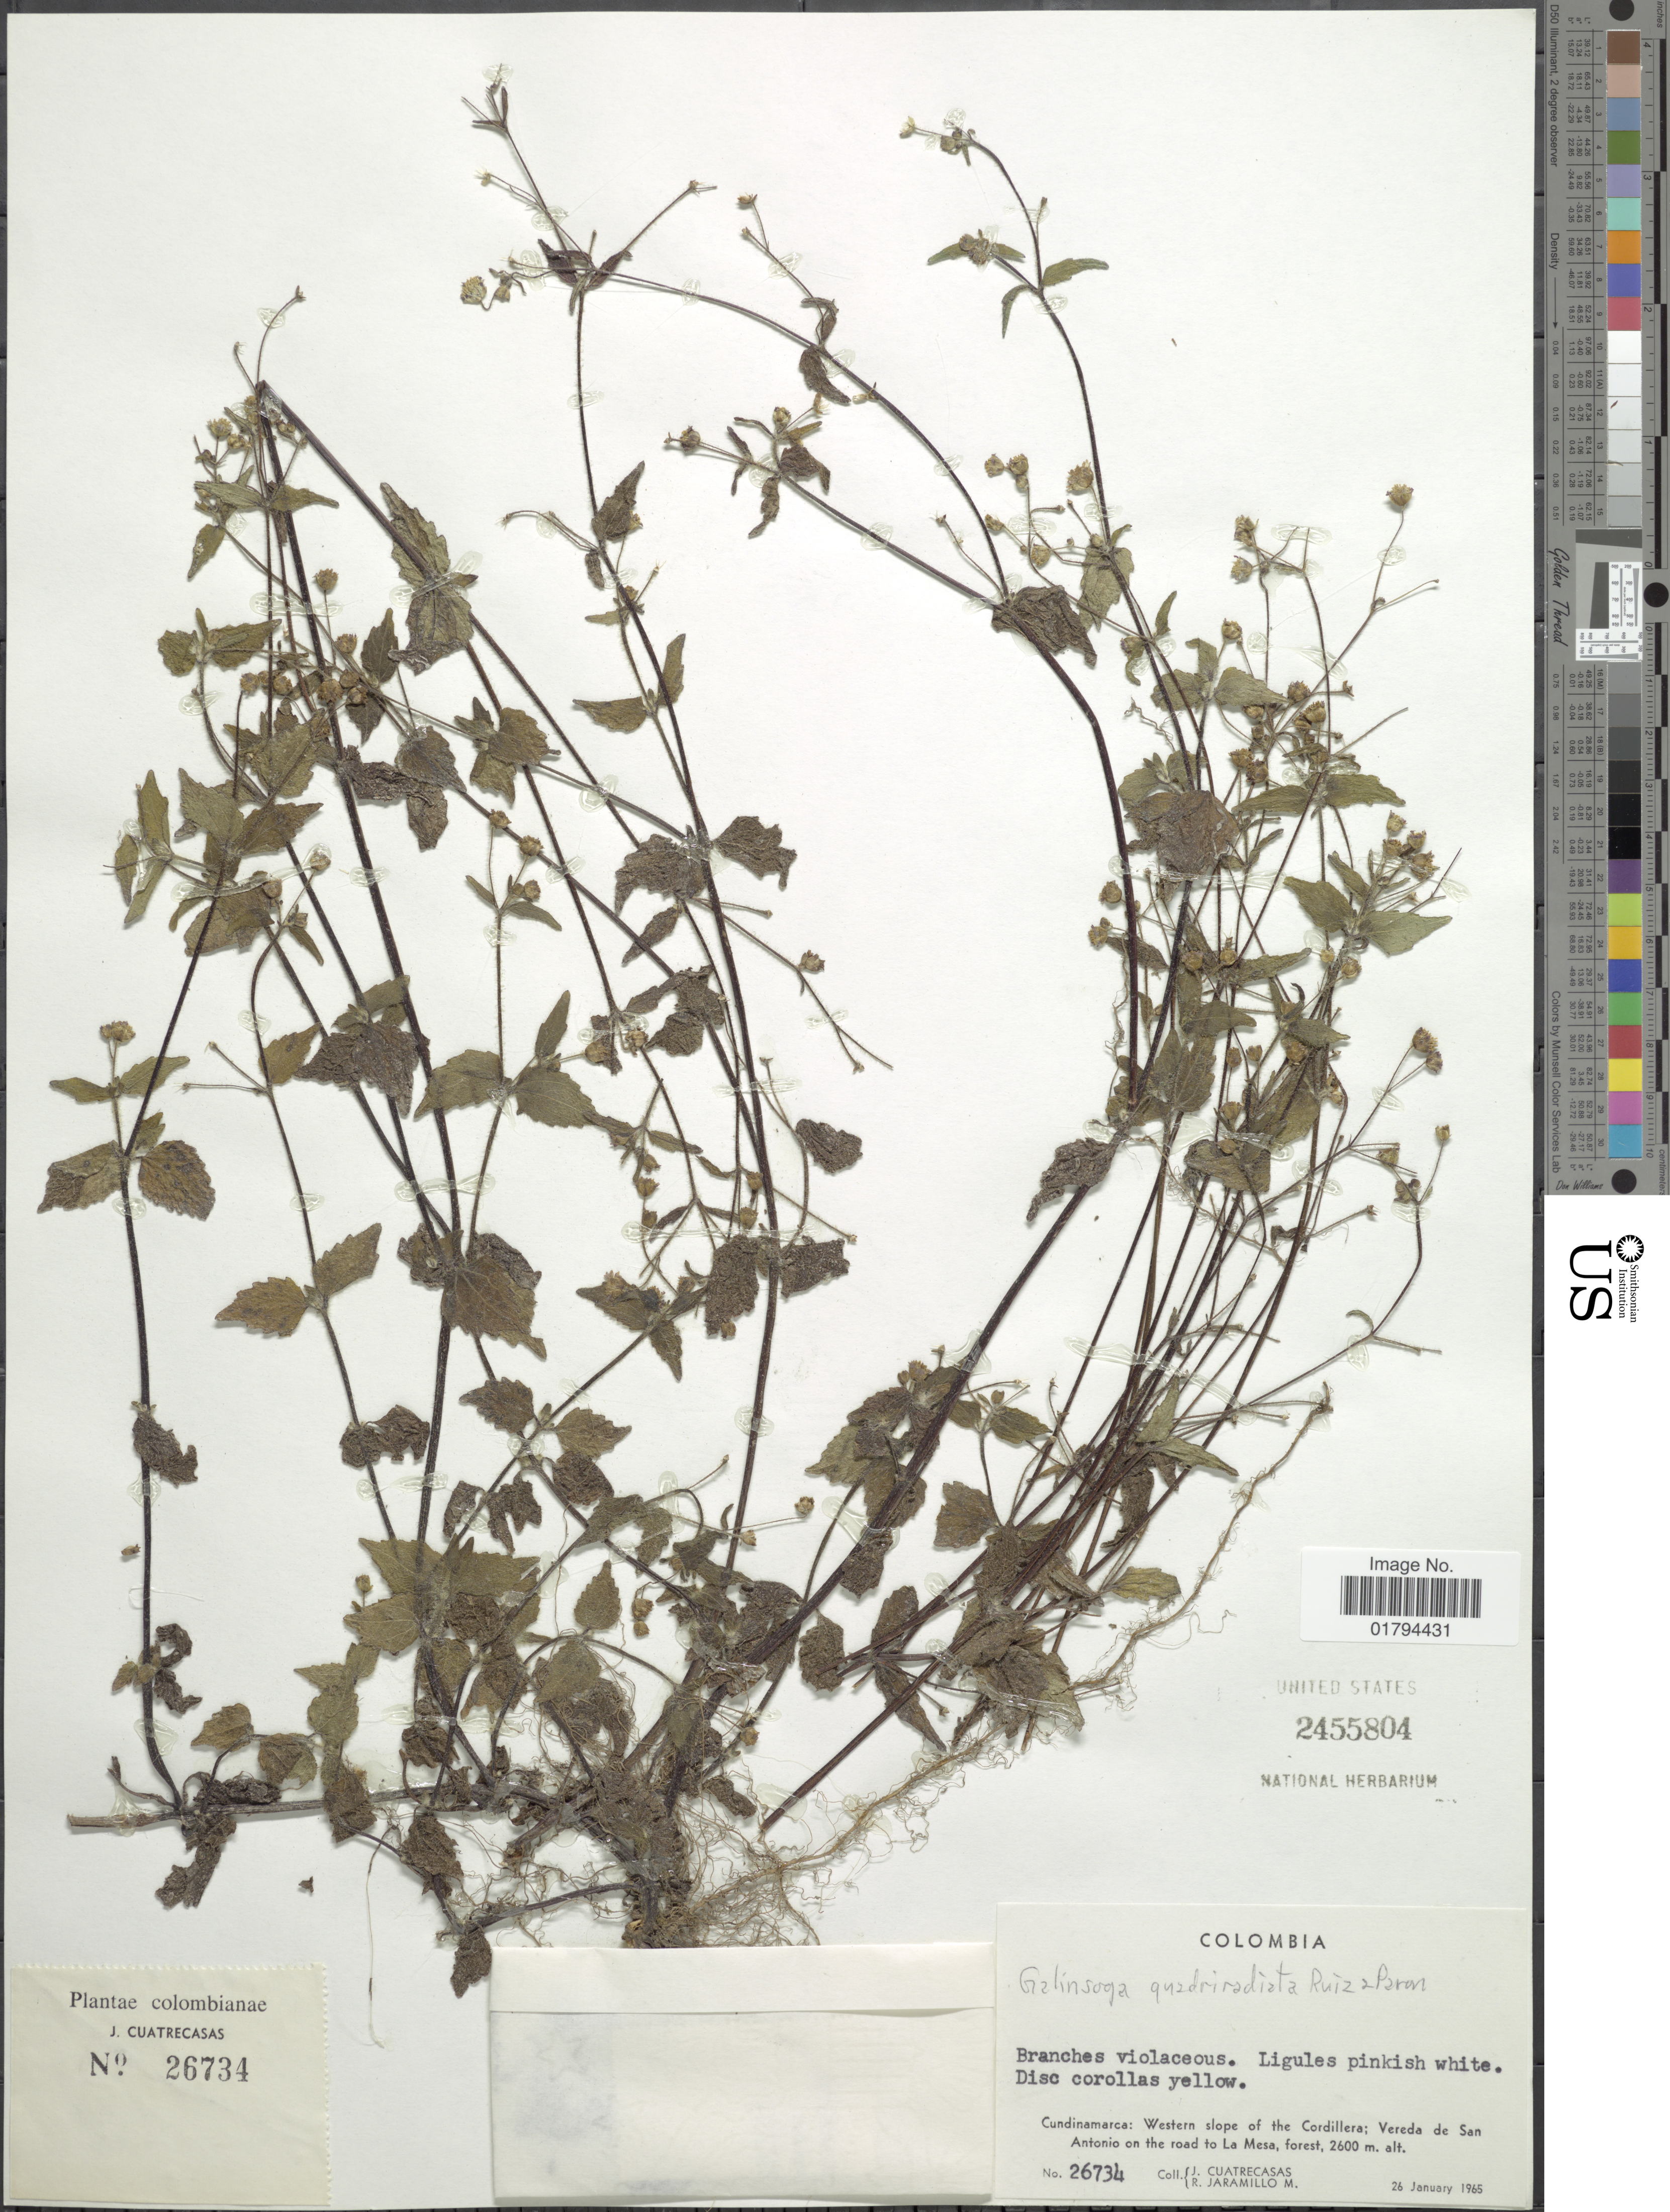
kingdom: Plantae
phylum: Tracheophyta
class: Magnoliopsida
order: Asterales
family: Asteraceae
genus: Galinsoga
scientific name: Galinsoga quadriradiata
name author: Ruiz & Pav.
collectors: J. Cuatrecasas & R. Jaramillo M.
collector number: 26734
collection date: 1965-01-26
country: Colombia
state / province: Cundinamarca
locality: Western slope of the Cordillera: Vereda de San Antonio on the road to La Mesa.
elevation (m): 2600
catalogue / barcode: US 2455804